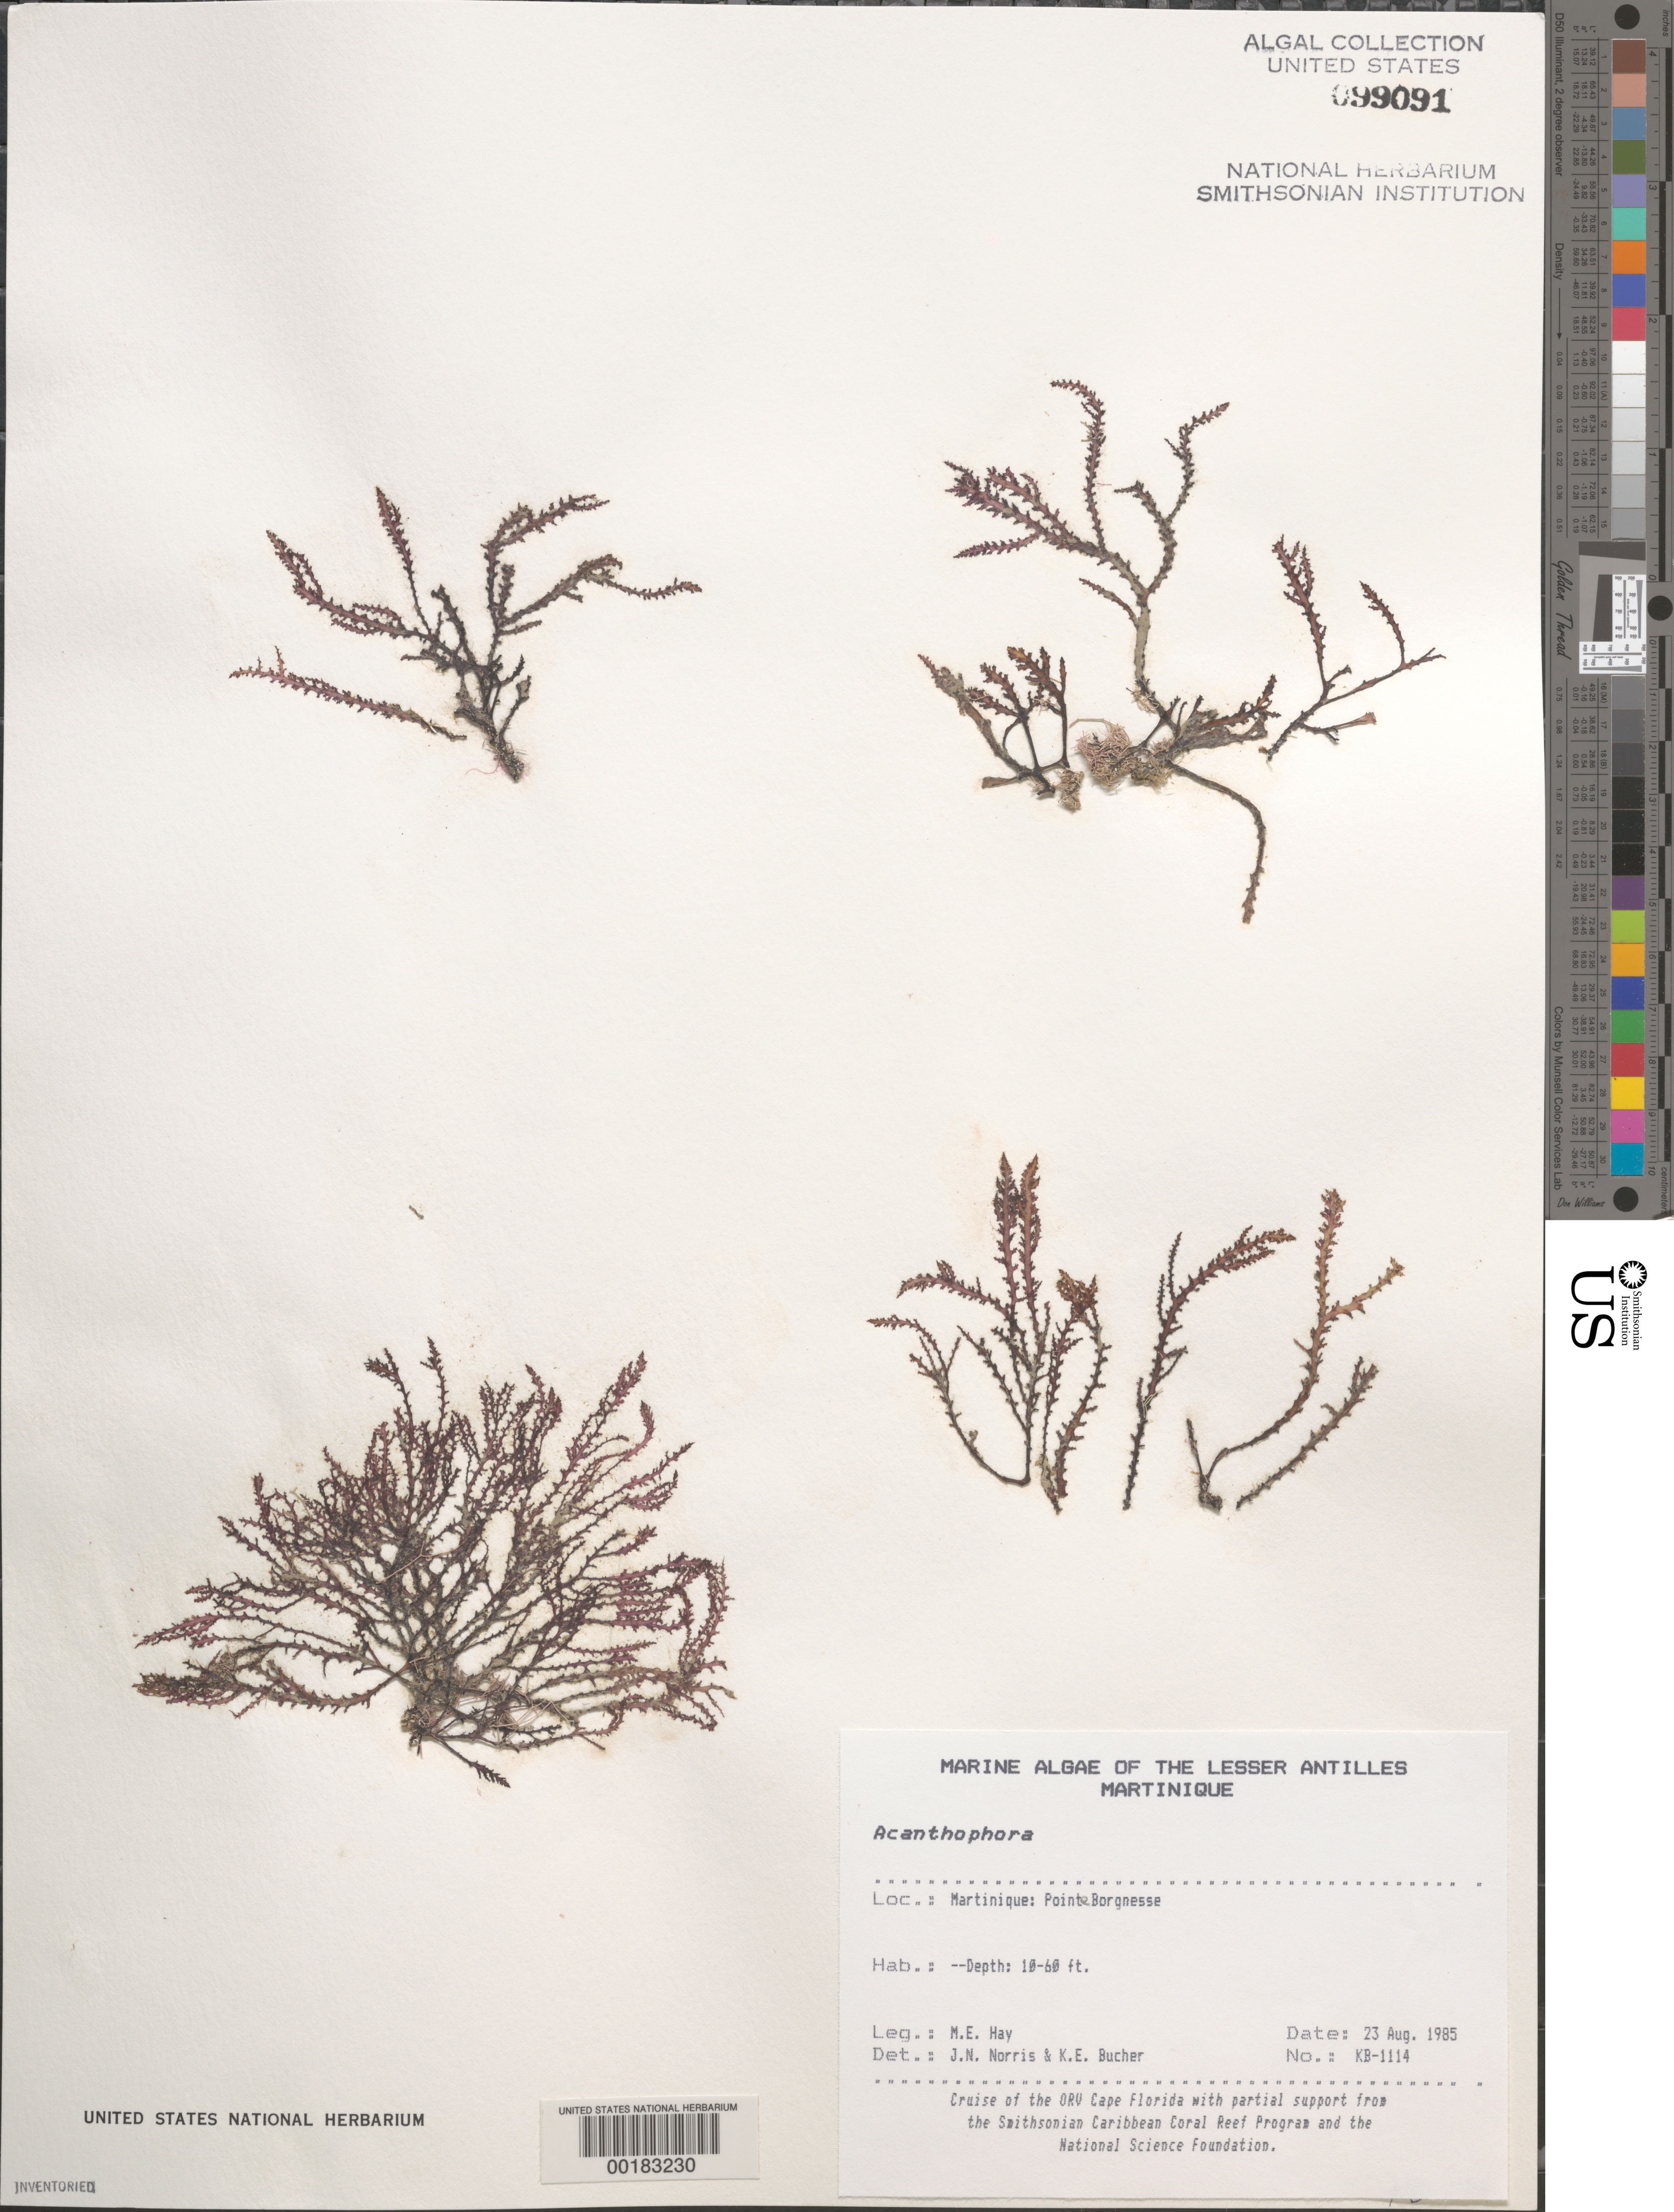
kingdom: Plantae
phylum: Rhodophyta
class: Florideophyceae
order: Ceramiales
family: Rhodomelaceae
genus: Acanthophora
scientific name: Acanthophora sp.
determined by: Norris, J. N.; Bucher, K. E.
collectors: M. E. Hay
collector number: KB-1114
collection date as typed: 23 Aug 1985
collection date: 1985-08-23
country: Martinique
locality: Pointe Borgnesse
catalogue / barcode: US 99091